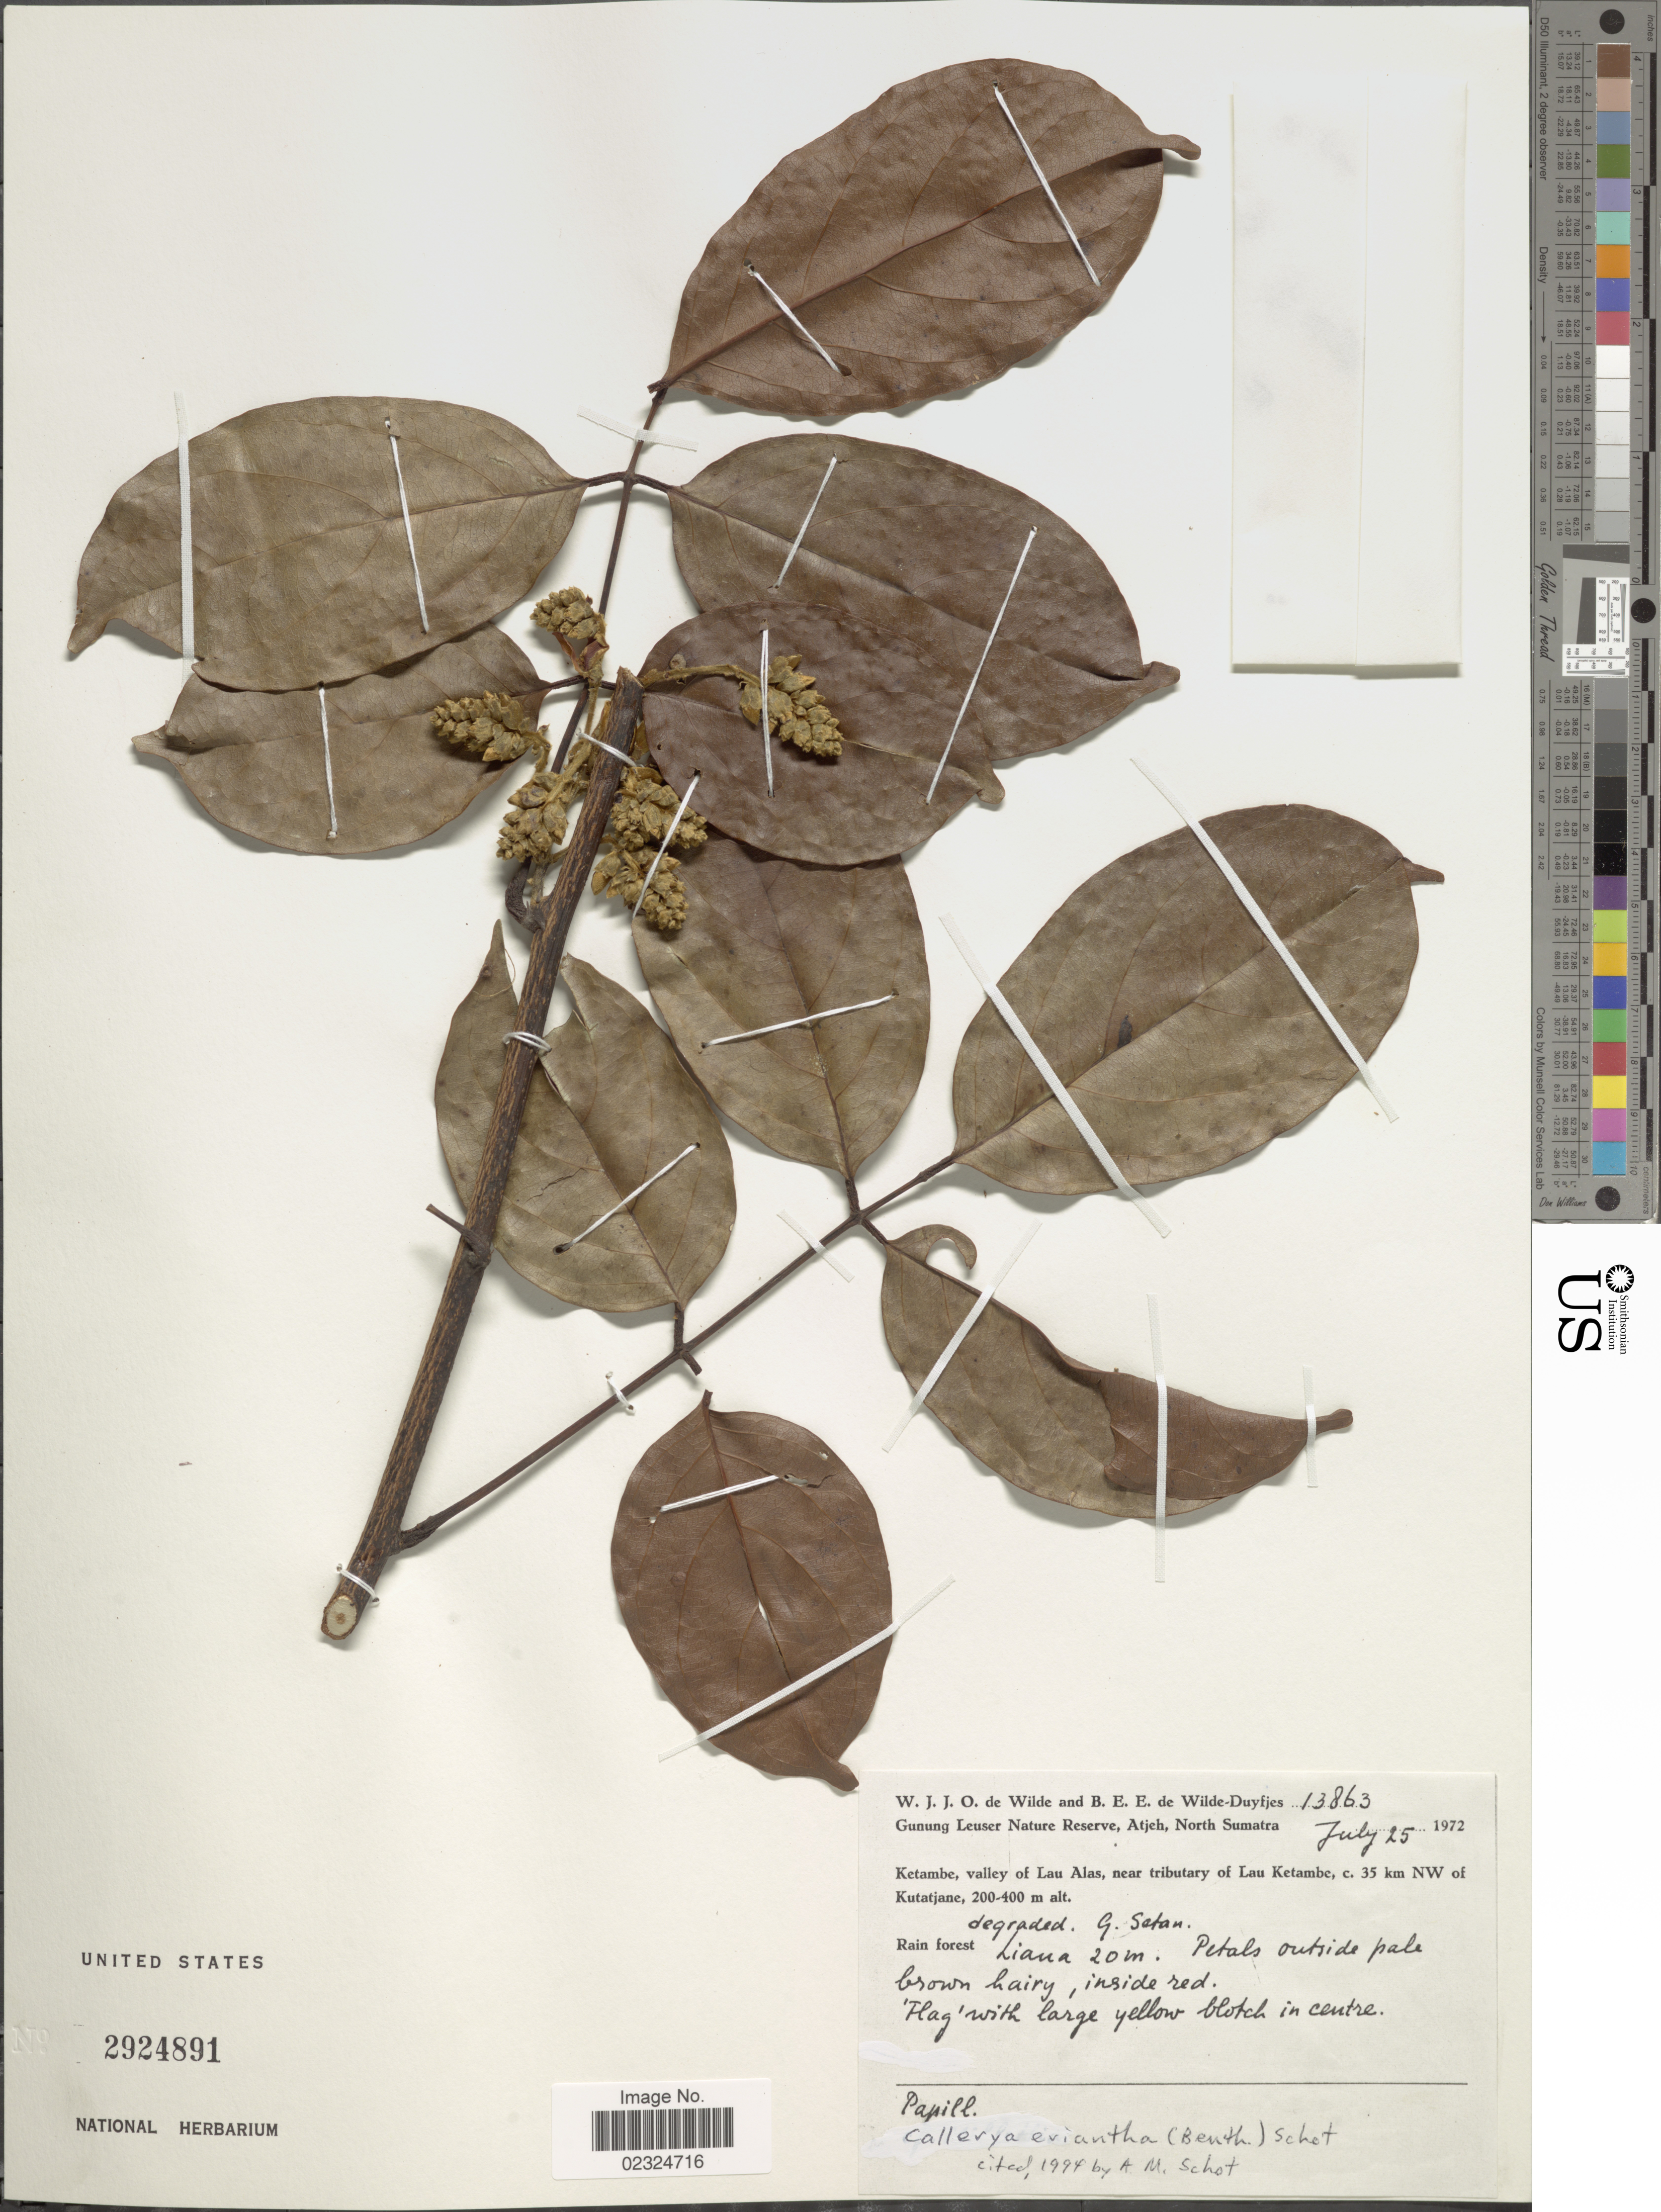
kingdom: Plantae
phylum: Tracheophyta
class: Magnoliopsida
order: Fabales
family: Fabaceae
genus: Whitfordiodendron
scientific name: Whitfordiodendron erianthum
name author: (Benth.) Dunn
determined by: Strong, Mark T., (BOT), Smithsonian Institution - National Museum of Natural History (UNITED STATES)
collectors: W. J. de Wilde & B. E. de Wilde-Duyfjes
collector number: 13863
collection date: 1972-07-25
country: Indonesia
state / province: Sumatra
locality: Gunung Leuser Nature Reserve, Atjeh, North Sumatra. Ketambe, valley of Lau Alas, near tributary of Lau Ketambe, c. 35 km NW of Kututjane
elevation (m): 200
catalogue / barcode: US 2924891